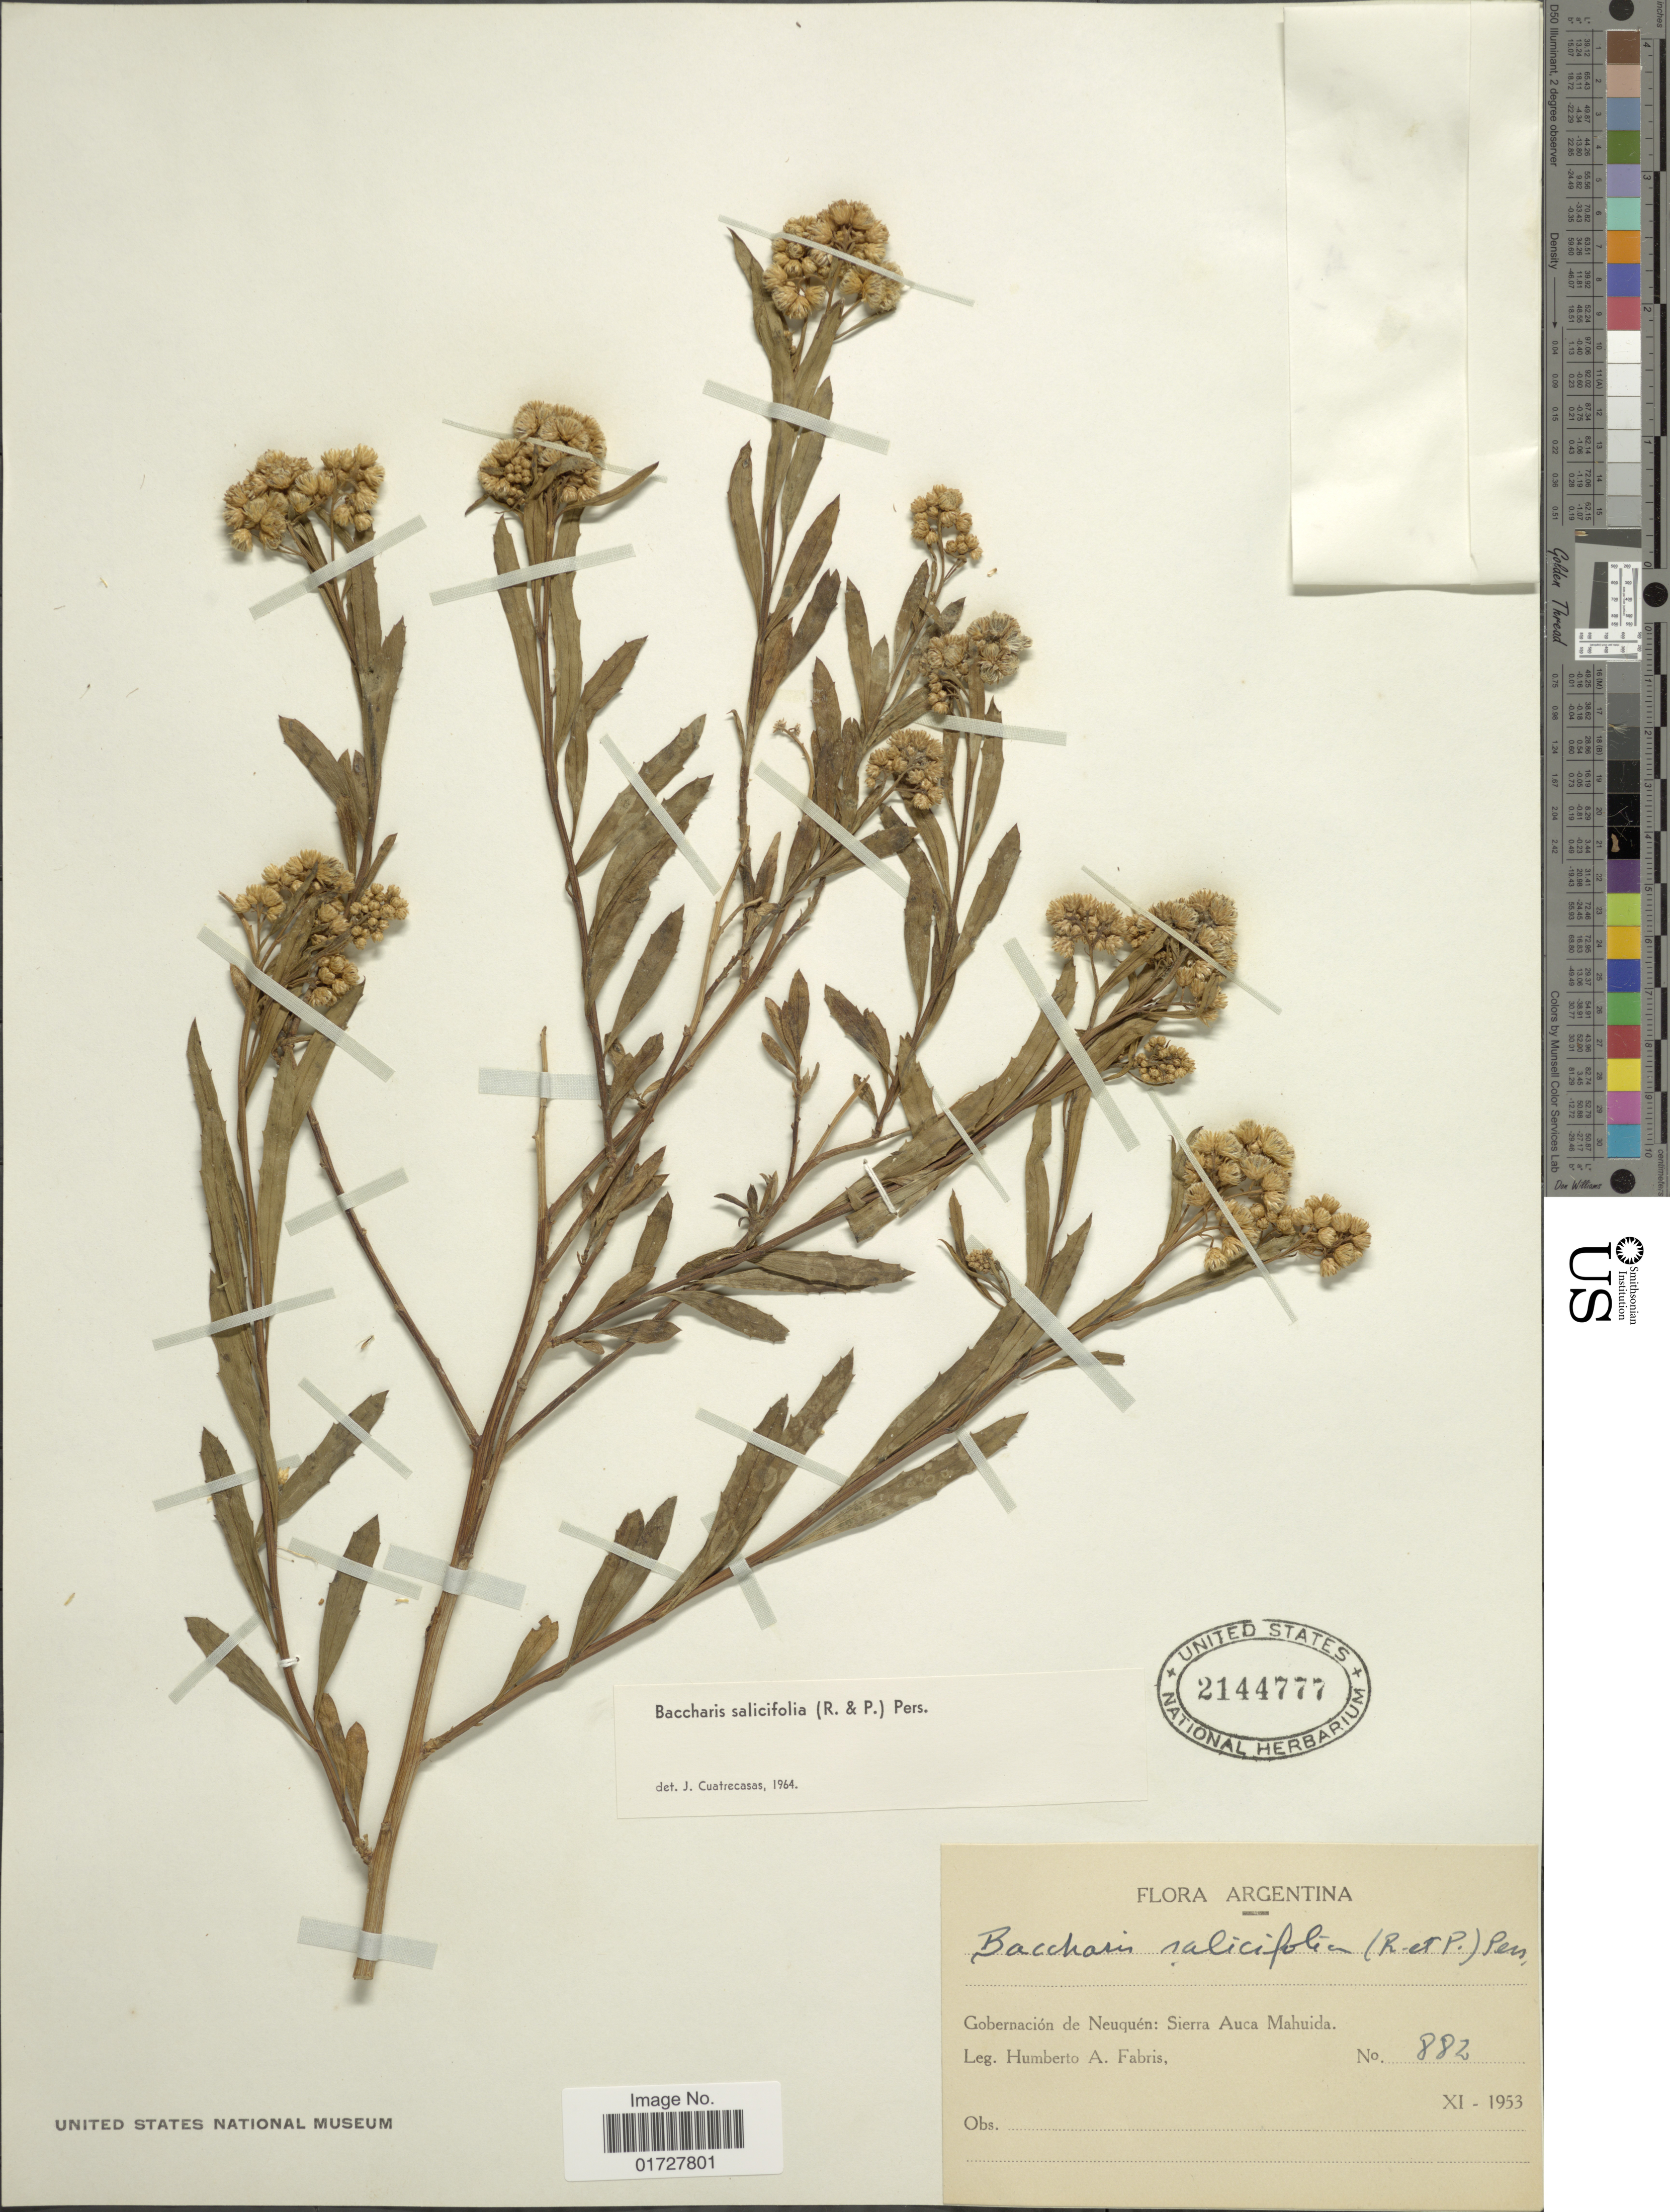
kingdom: Plantae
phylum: Tracheophyta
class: Magnoliopsida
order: Asterales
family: Asteraceae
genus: Baccharis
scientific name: Baccharis salicifolia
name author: (Ruiz & Pav.) Pers.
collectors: H. A. Fabris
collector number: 882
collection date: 1953-11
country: Argentina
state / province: Neuquen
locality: Sierra Auca Mahuida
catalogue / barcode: US 2144777